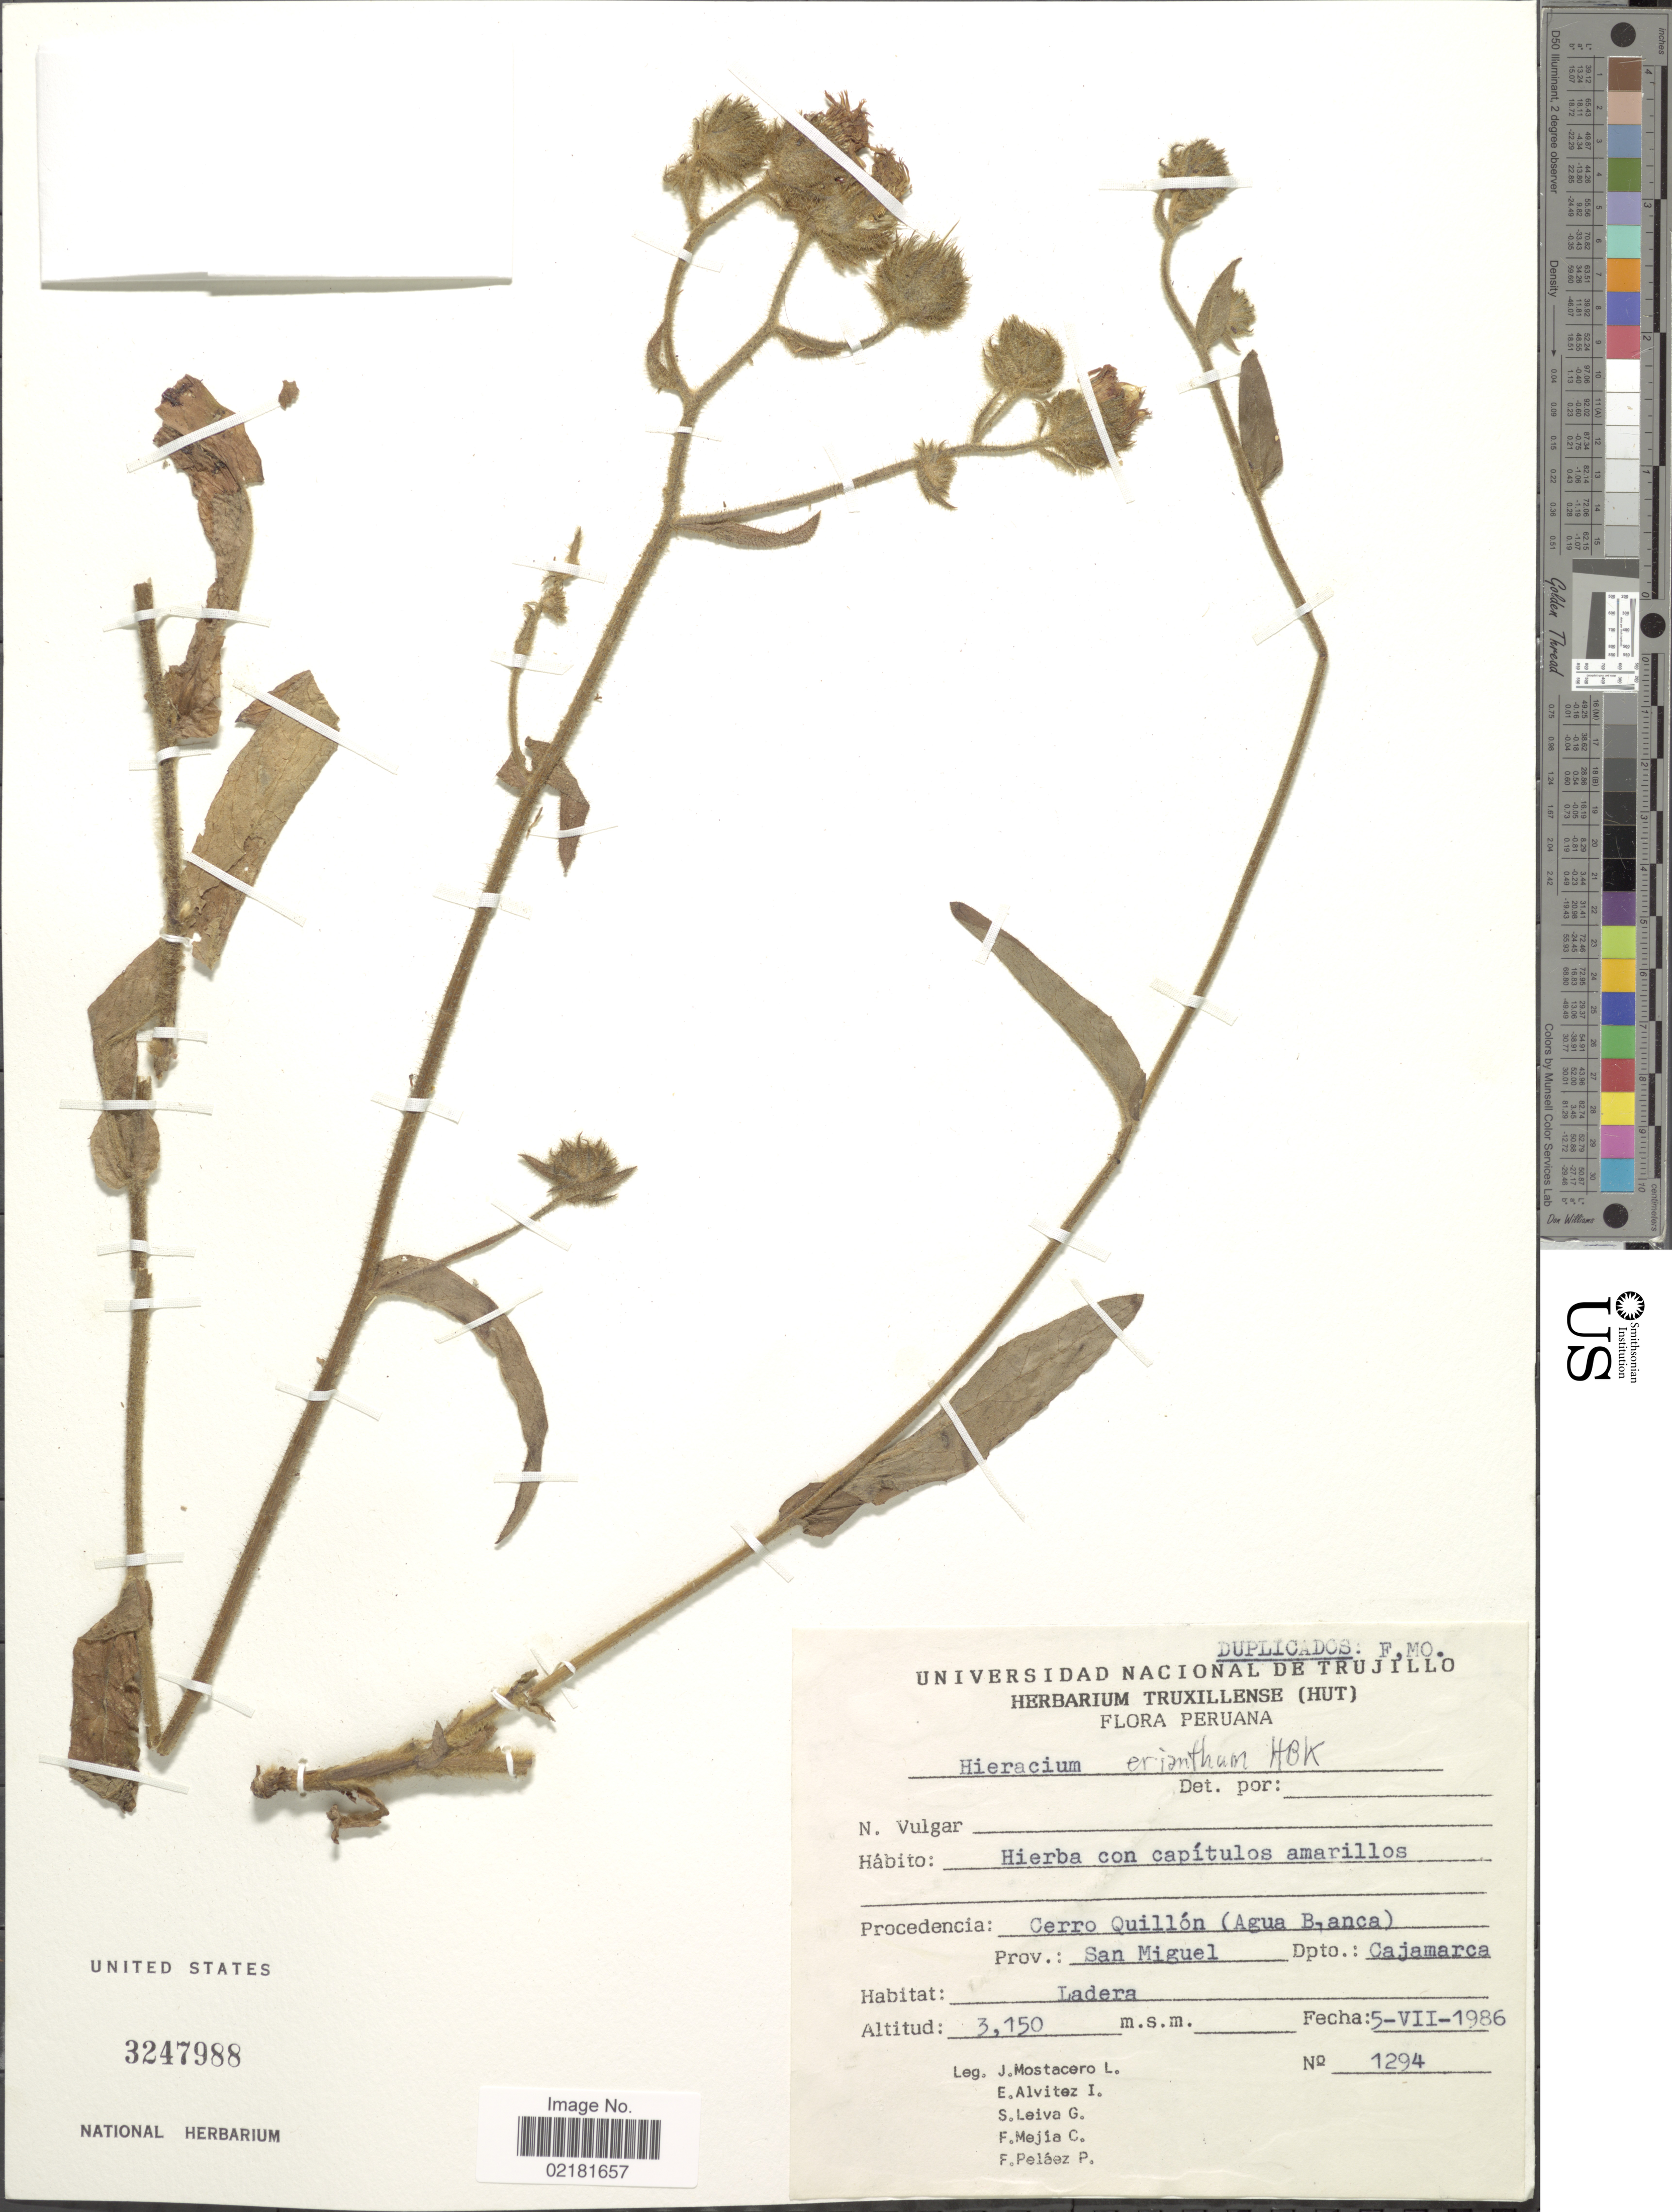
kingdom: Plantae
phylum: Tracheophyta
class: Magnoliopsida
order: Asterales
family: Asteraceae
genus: Hieracium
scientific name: Hieracium erianthum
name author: Kunth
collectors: J. Mostacero L., E. Alvitez I., S. Leiva G., F. Mejia C. & F. Pelaez P.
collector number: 1294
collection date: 1986-07-05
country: Peru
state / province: Cajamarca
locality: Ladera, Cerro Quillón (Agua Blanca), Prov. San Miguel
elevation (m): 3150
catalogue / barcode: US 3247988